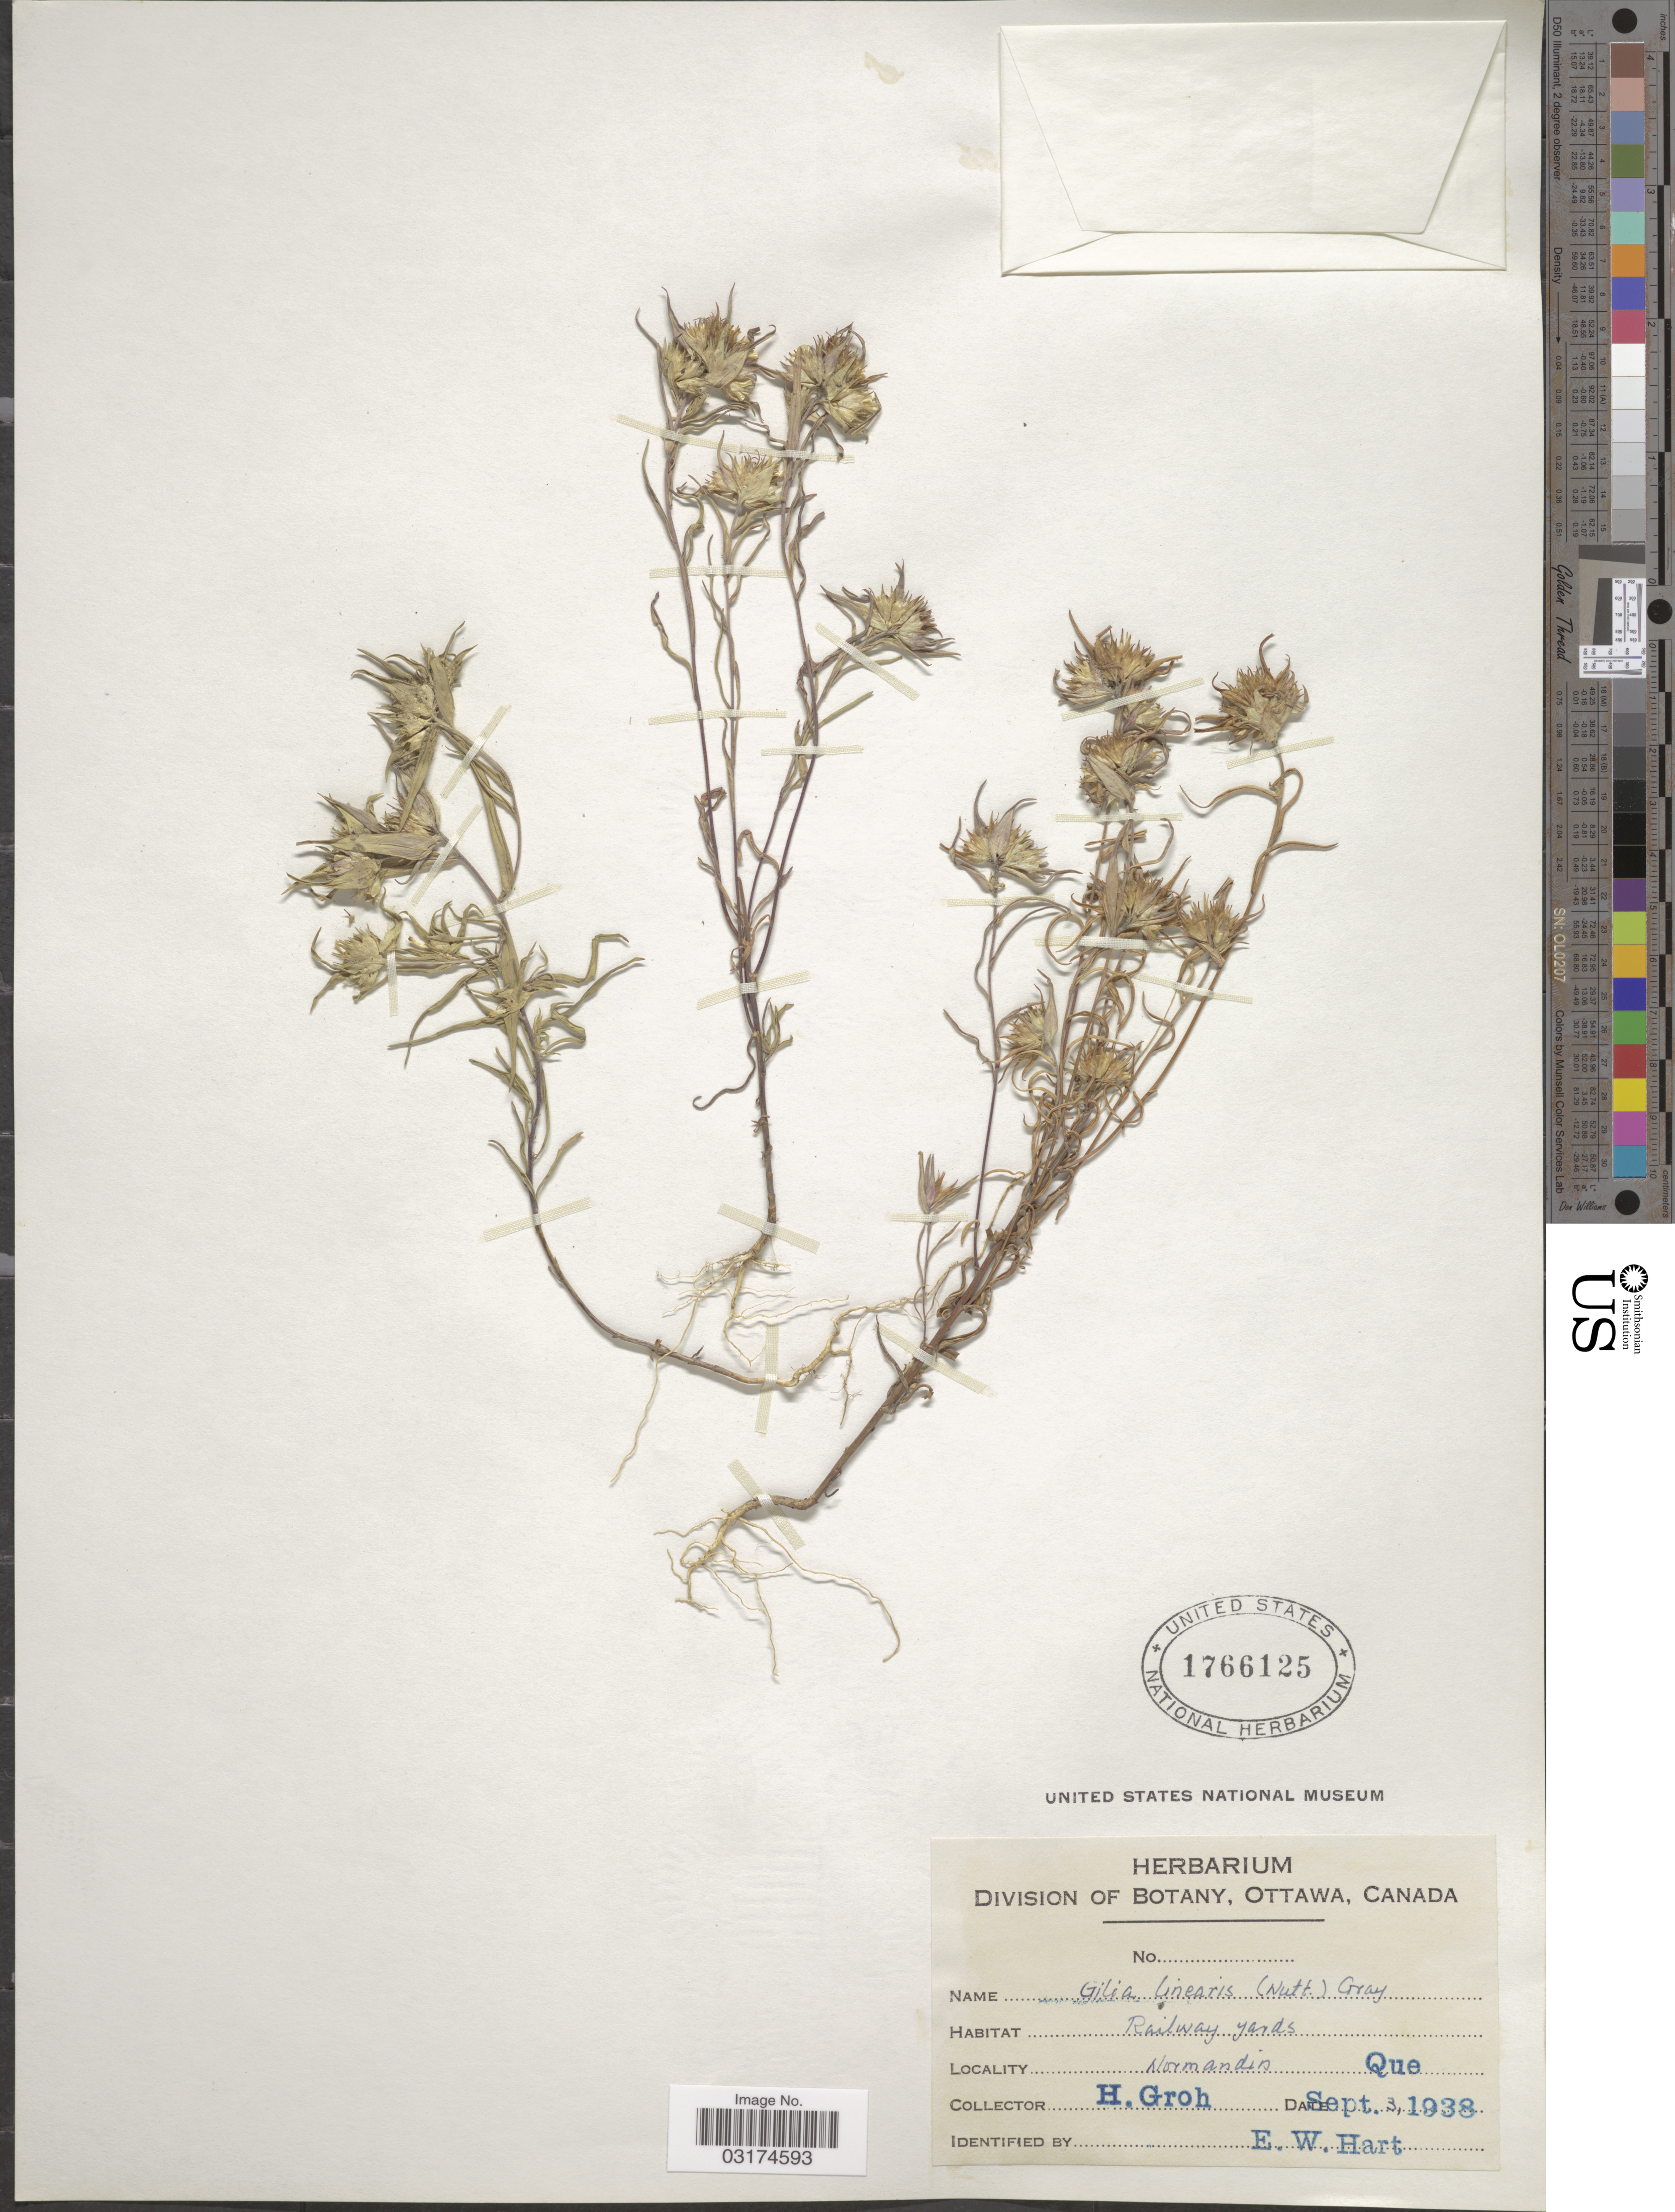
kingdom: Plantae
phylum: Tracheophyta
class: Magnoliopsida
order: Ericales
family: Polemoniaceae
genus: Collomia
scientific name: Collomia linearis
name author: Nutt.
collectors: H. Groh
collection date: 1938-09-03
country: Canada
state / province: Quebec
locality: Railway yards. Normandin.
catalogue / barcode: US 1766125